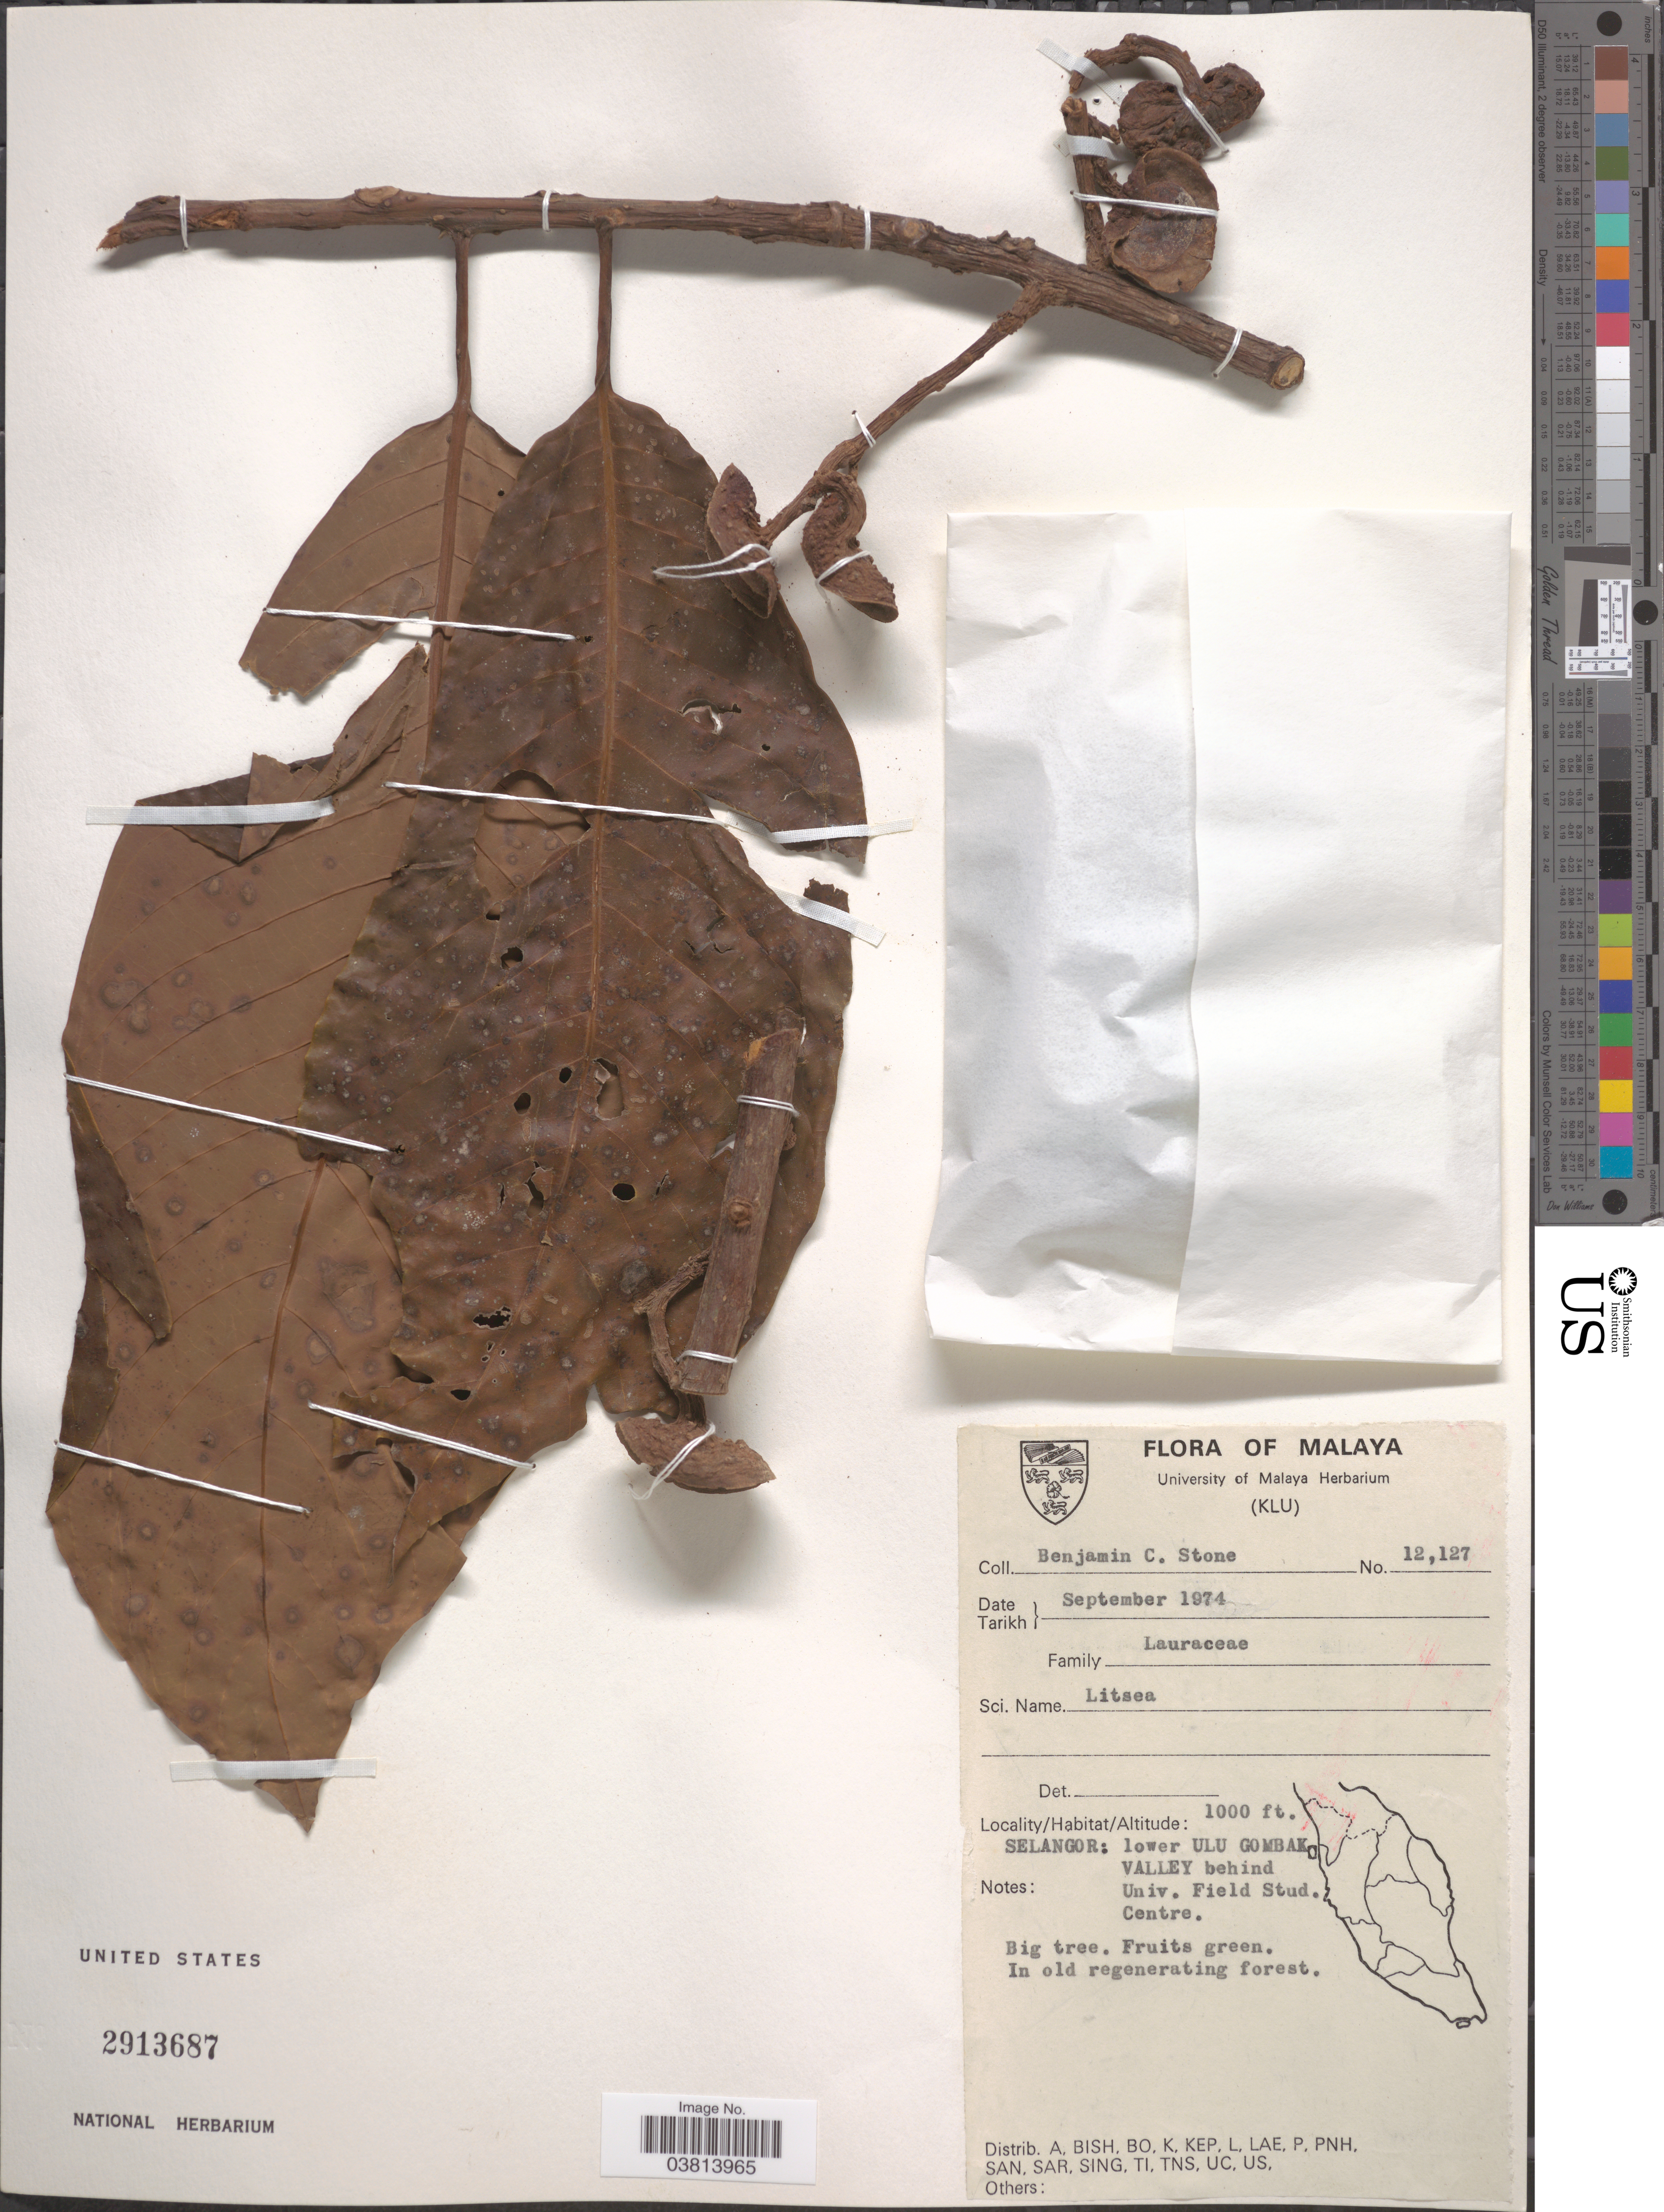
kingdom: Plantae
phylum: Tracheophyta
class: Magnoliopsida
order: Laurales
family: Lauraceae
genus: Litsea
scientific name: Litsea sp.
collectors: B. C. Stone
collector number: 12127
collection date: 1974-09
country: Malaysia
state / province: Selangor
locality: Lower Ulu Gombak Valley behind Univ. Field Stud. Centre.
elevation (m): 305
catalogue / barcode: US 2913687